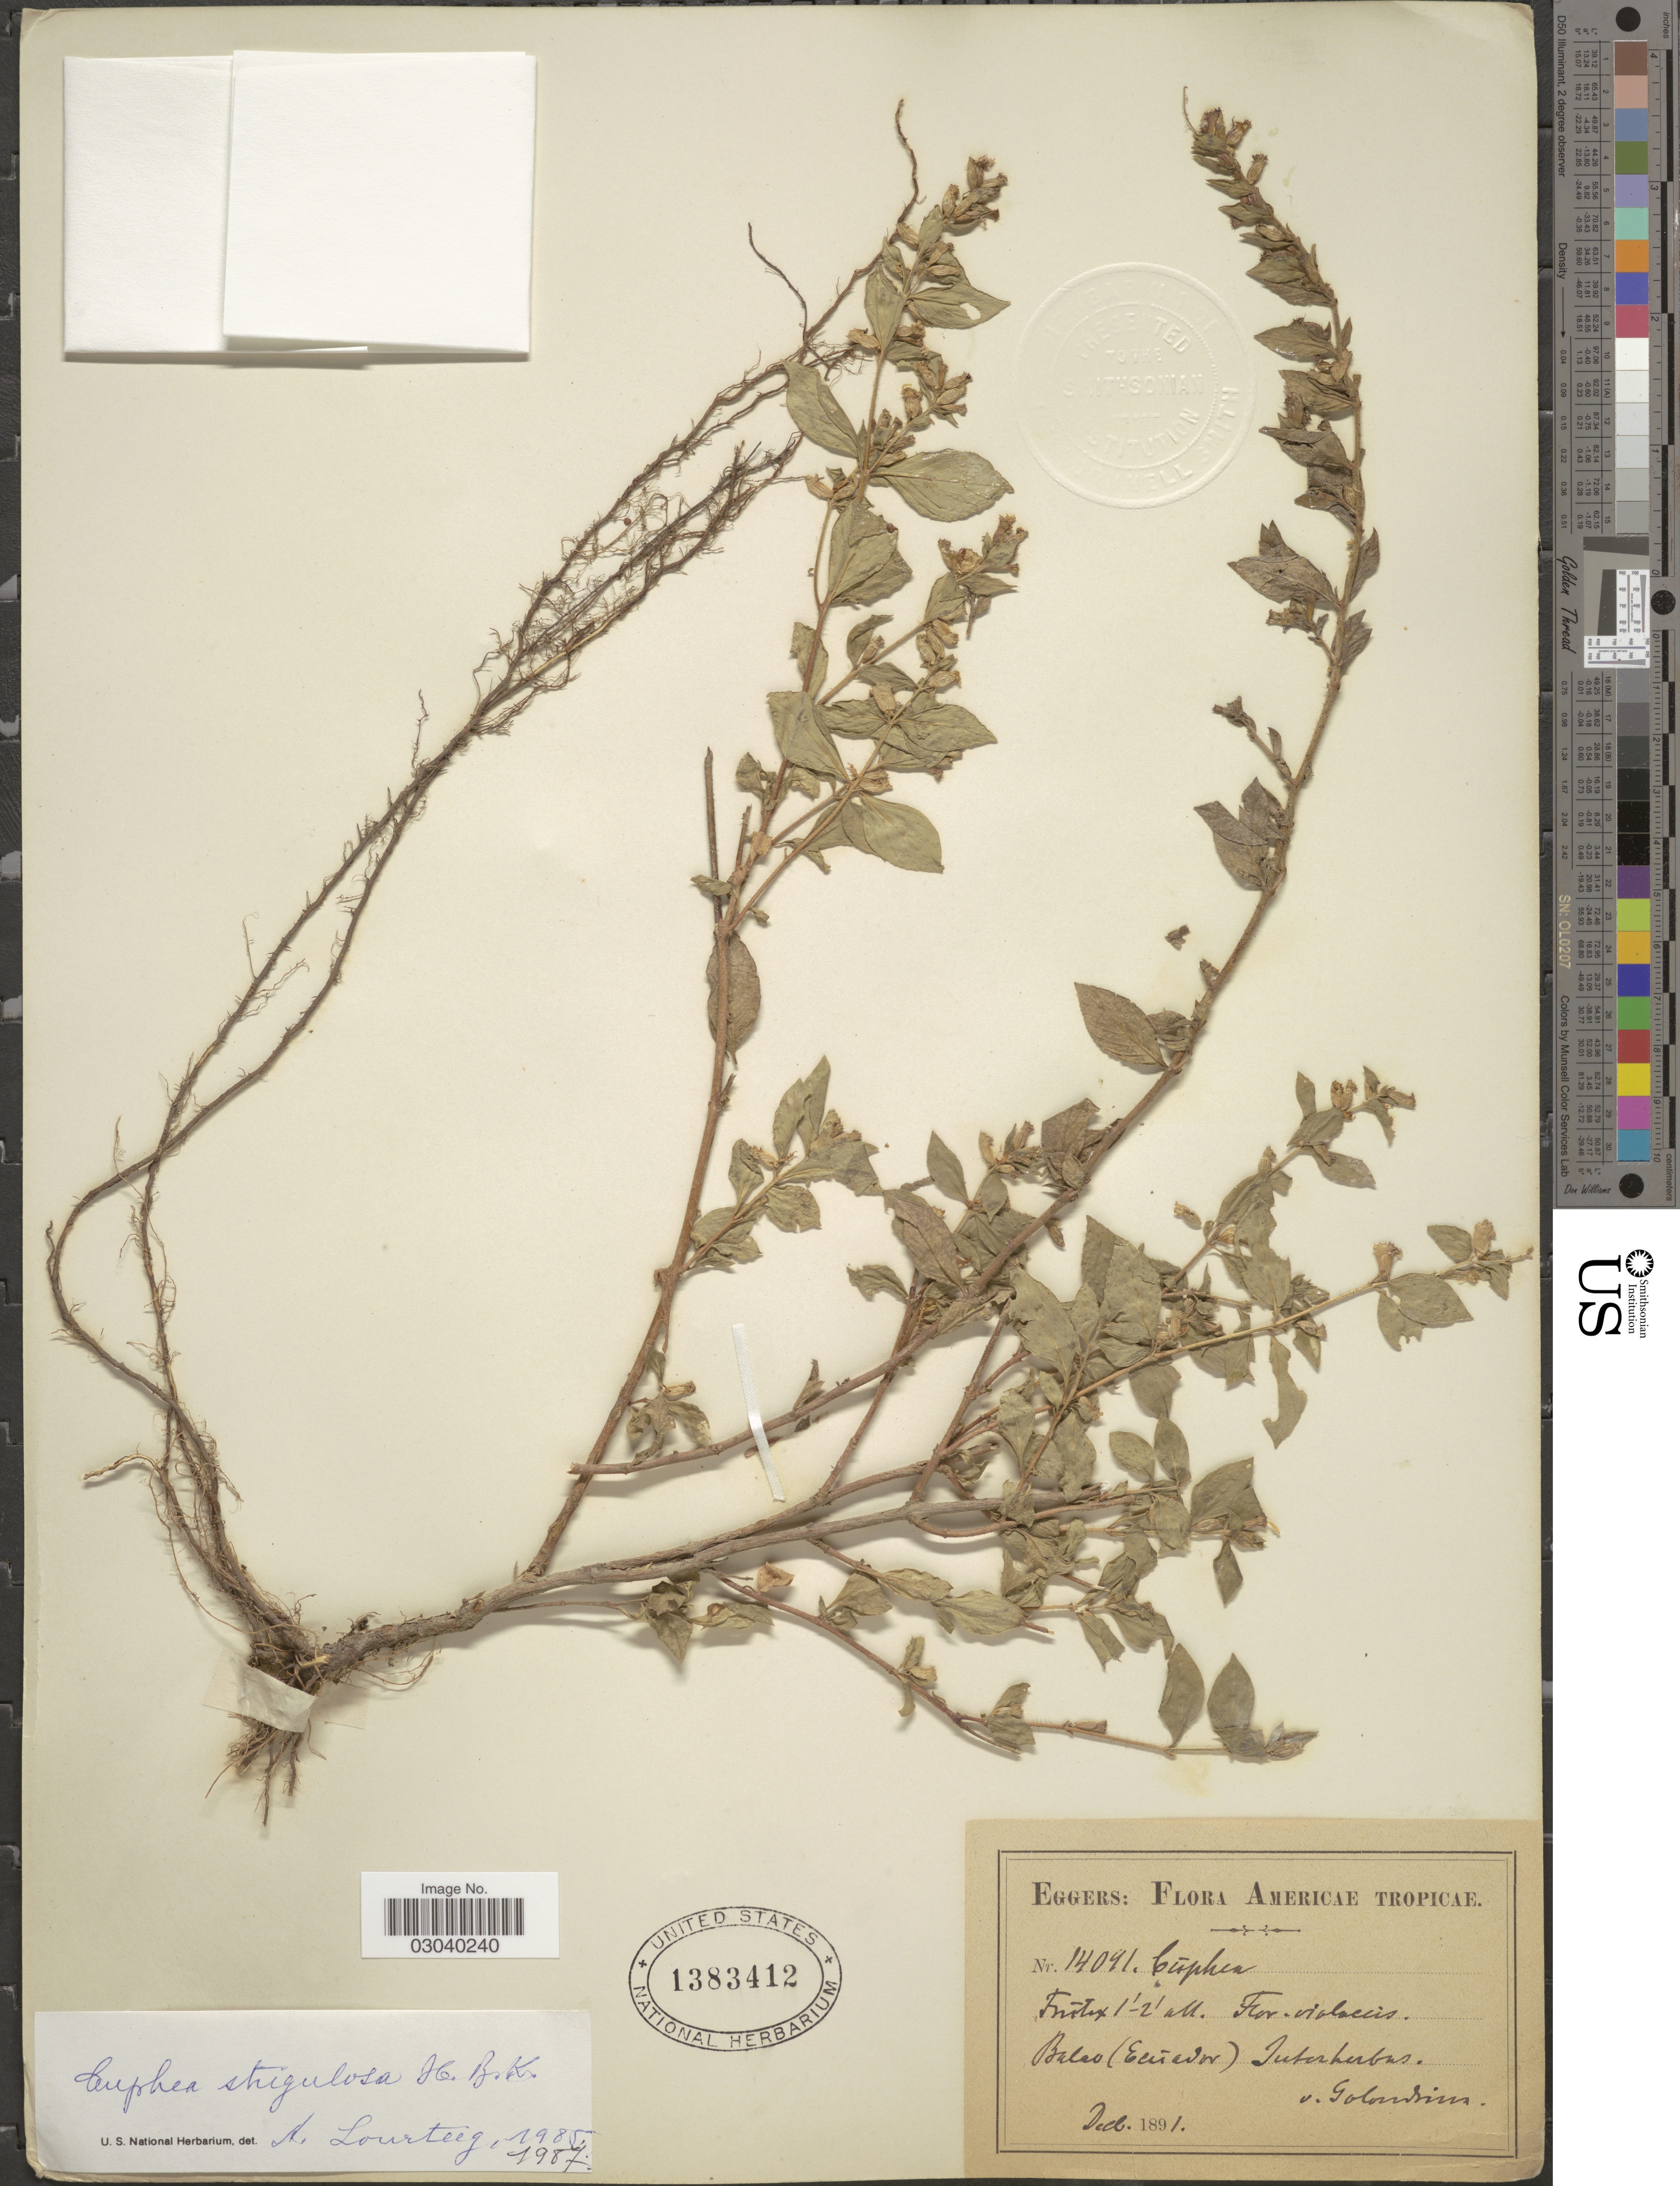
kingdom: Plantae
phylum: Tracheophyta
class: Magnoliopsida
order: Myrtales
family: Lythraceae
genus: Cuphea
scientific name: Cuphea strigulosa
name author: Kunth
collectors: -. Eggers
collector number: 14091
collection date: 1891-12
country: Ecuador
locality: Balso, Inter herbas.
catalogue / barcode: US 1383412